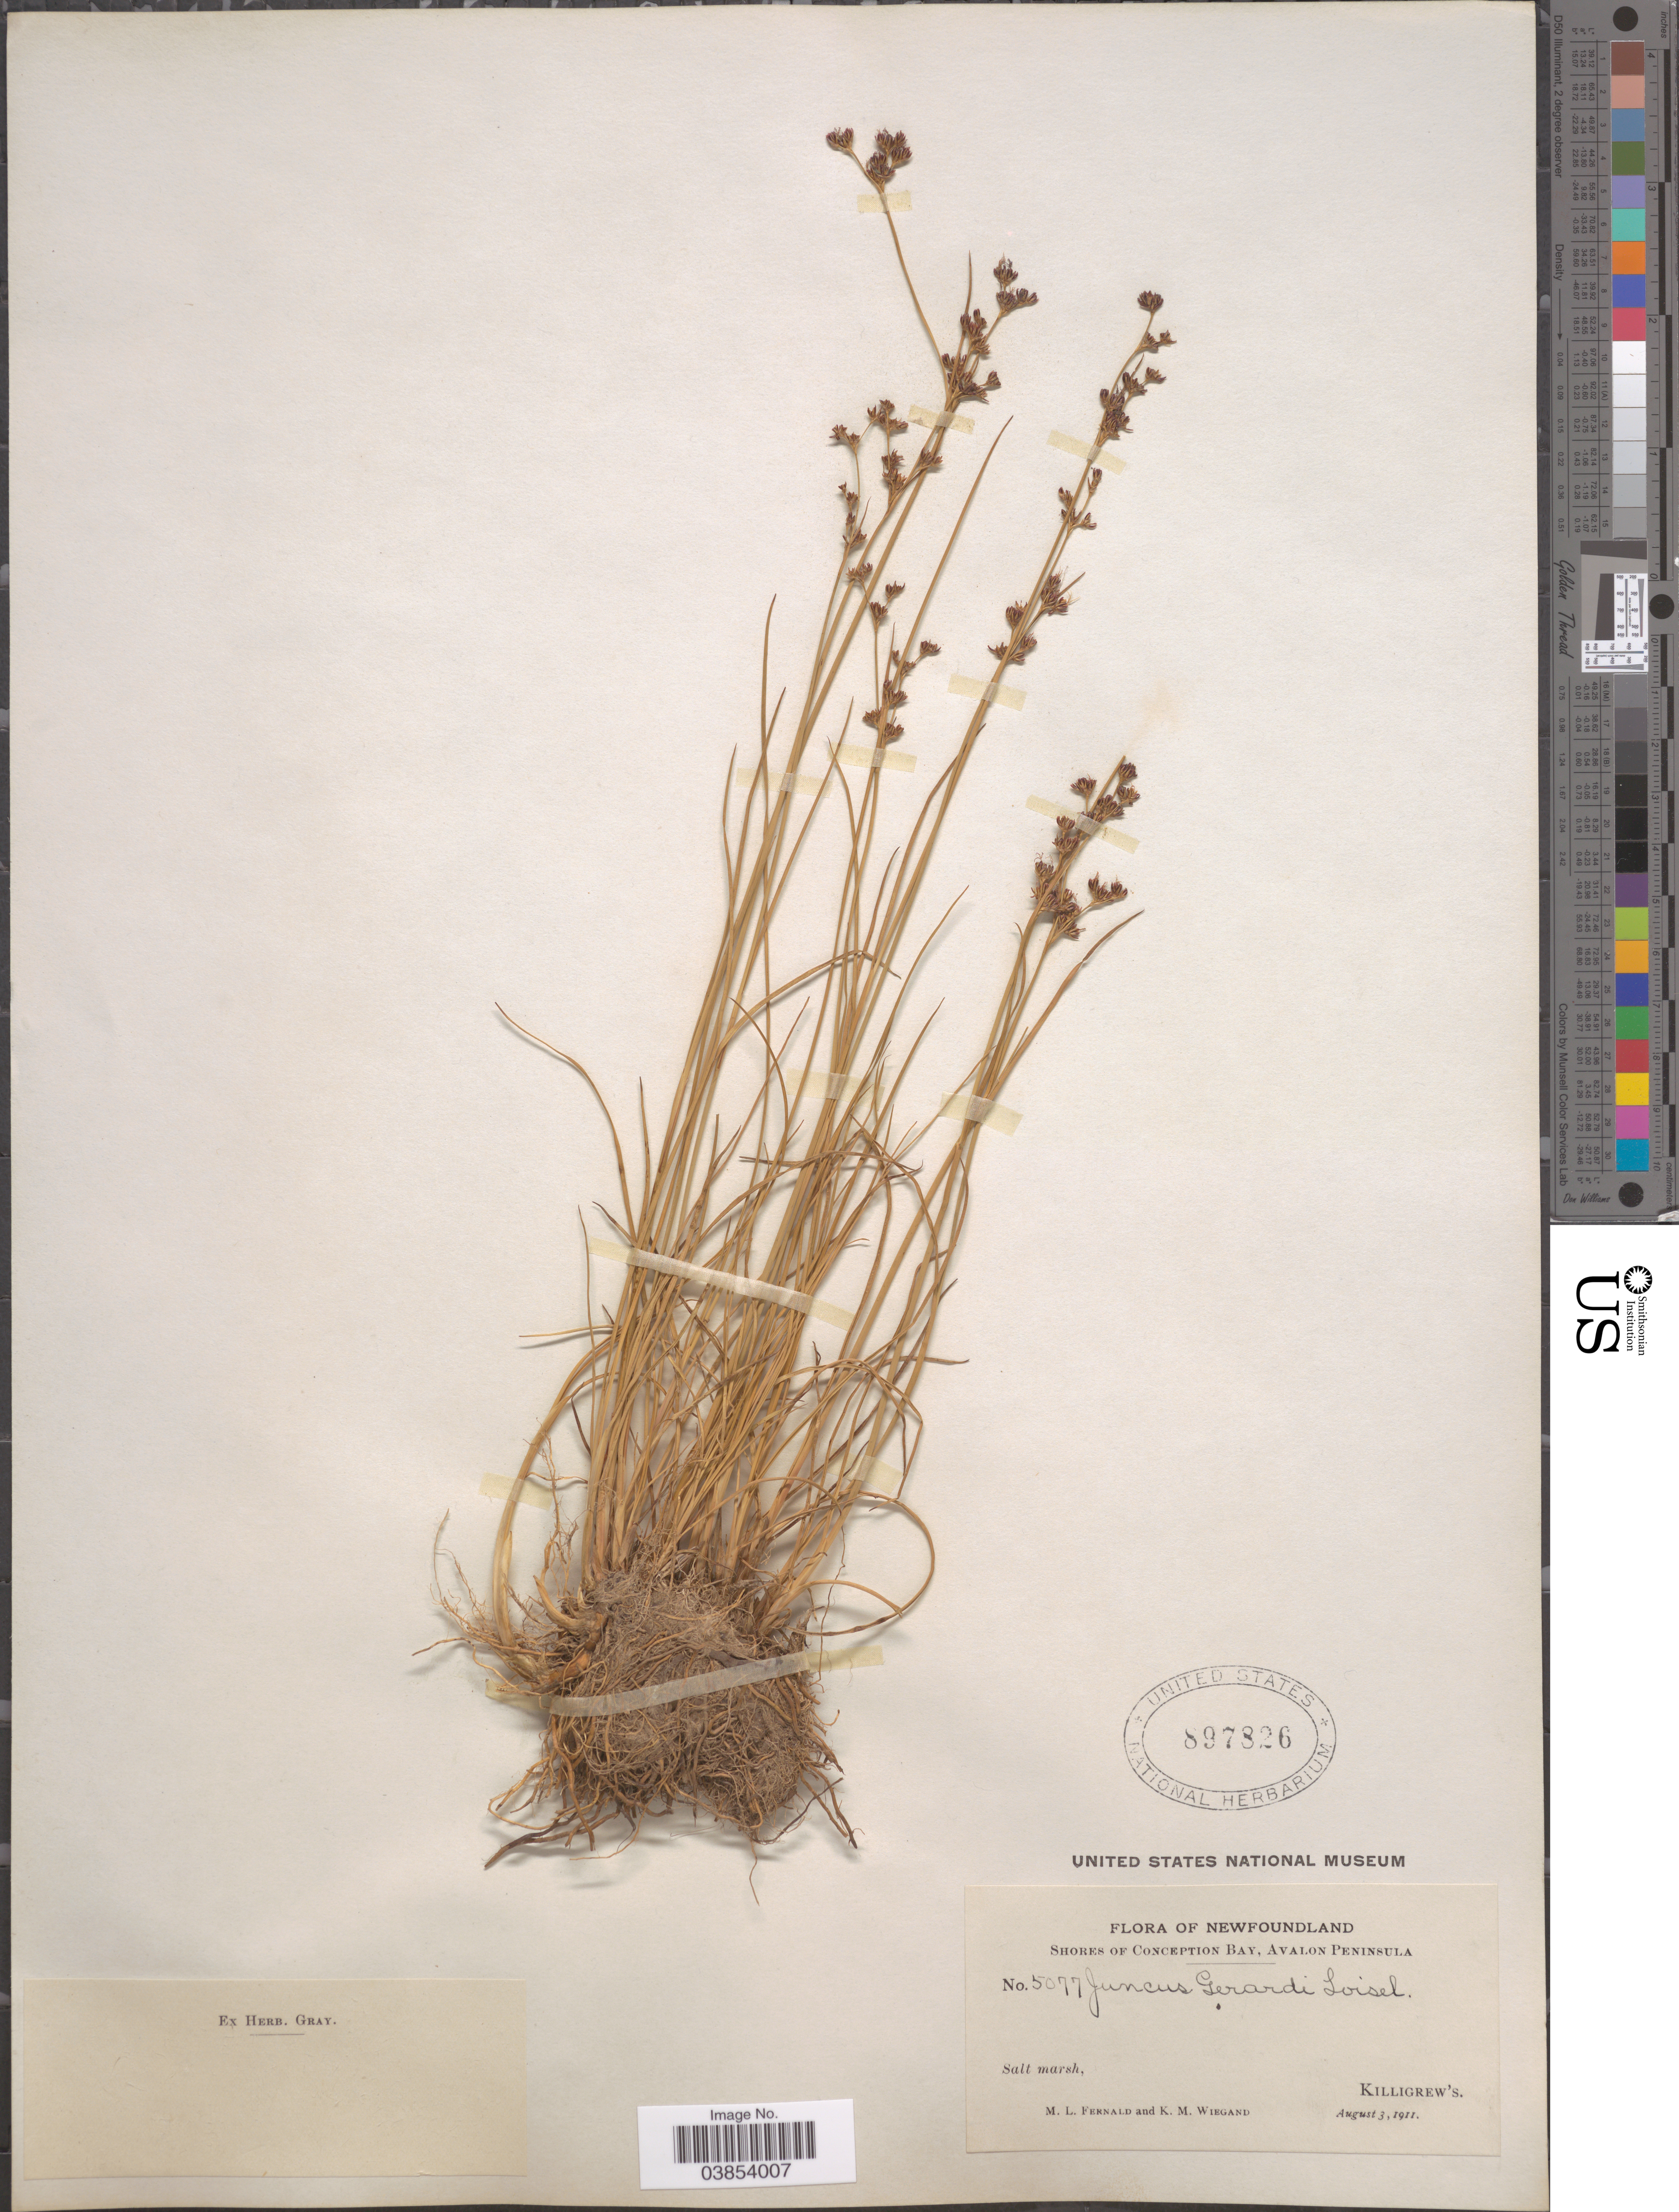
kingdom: Plantae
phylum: Tracheophyta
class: Liliopsida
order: Poales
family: Juncaceae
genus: Juncus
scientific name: Juncus gerardi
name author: Loisel.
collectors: M. L. Fernald & K. M. Wiegand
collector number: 5077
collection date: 1911-08-03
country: Canada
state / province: Newfoundland and Labrador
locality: Shores of Conception Bay, Avalon Peninsula. Killigrew's.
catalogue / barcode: US 897826